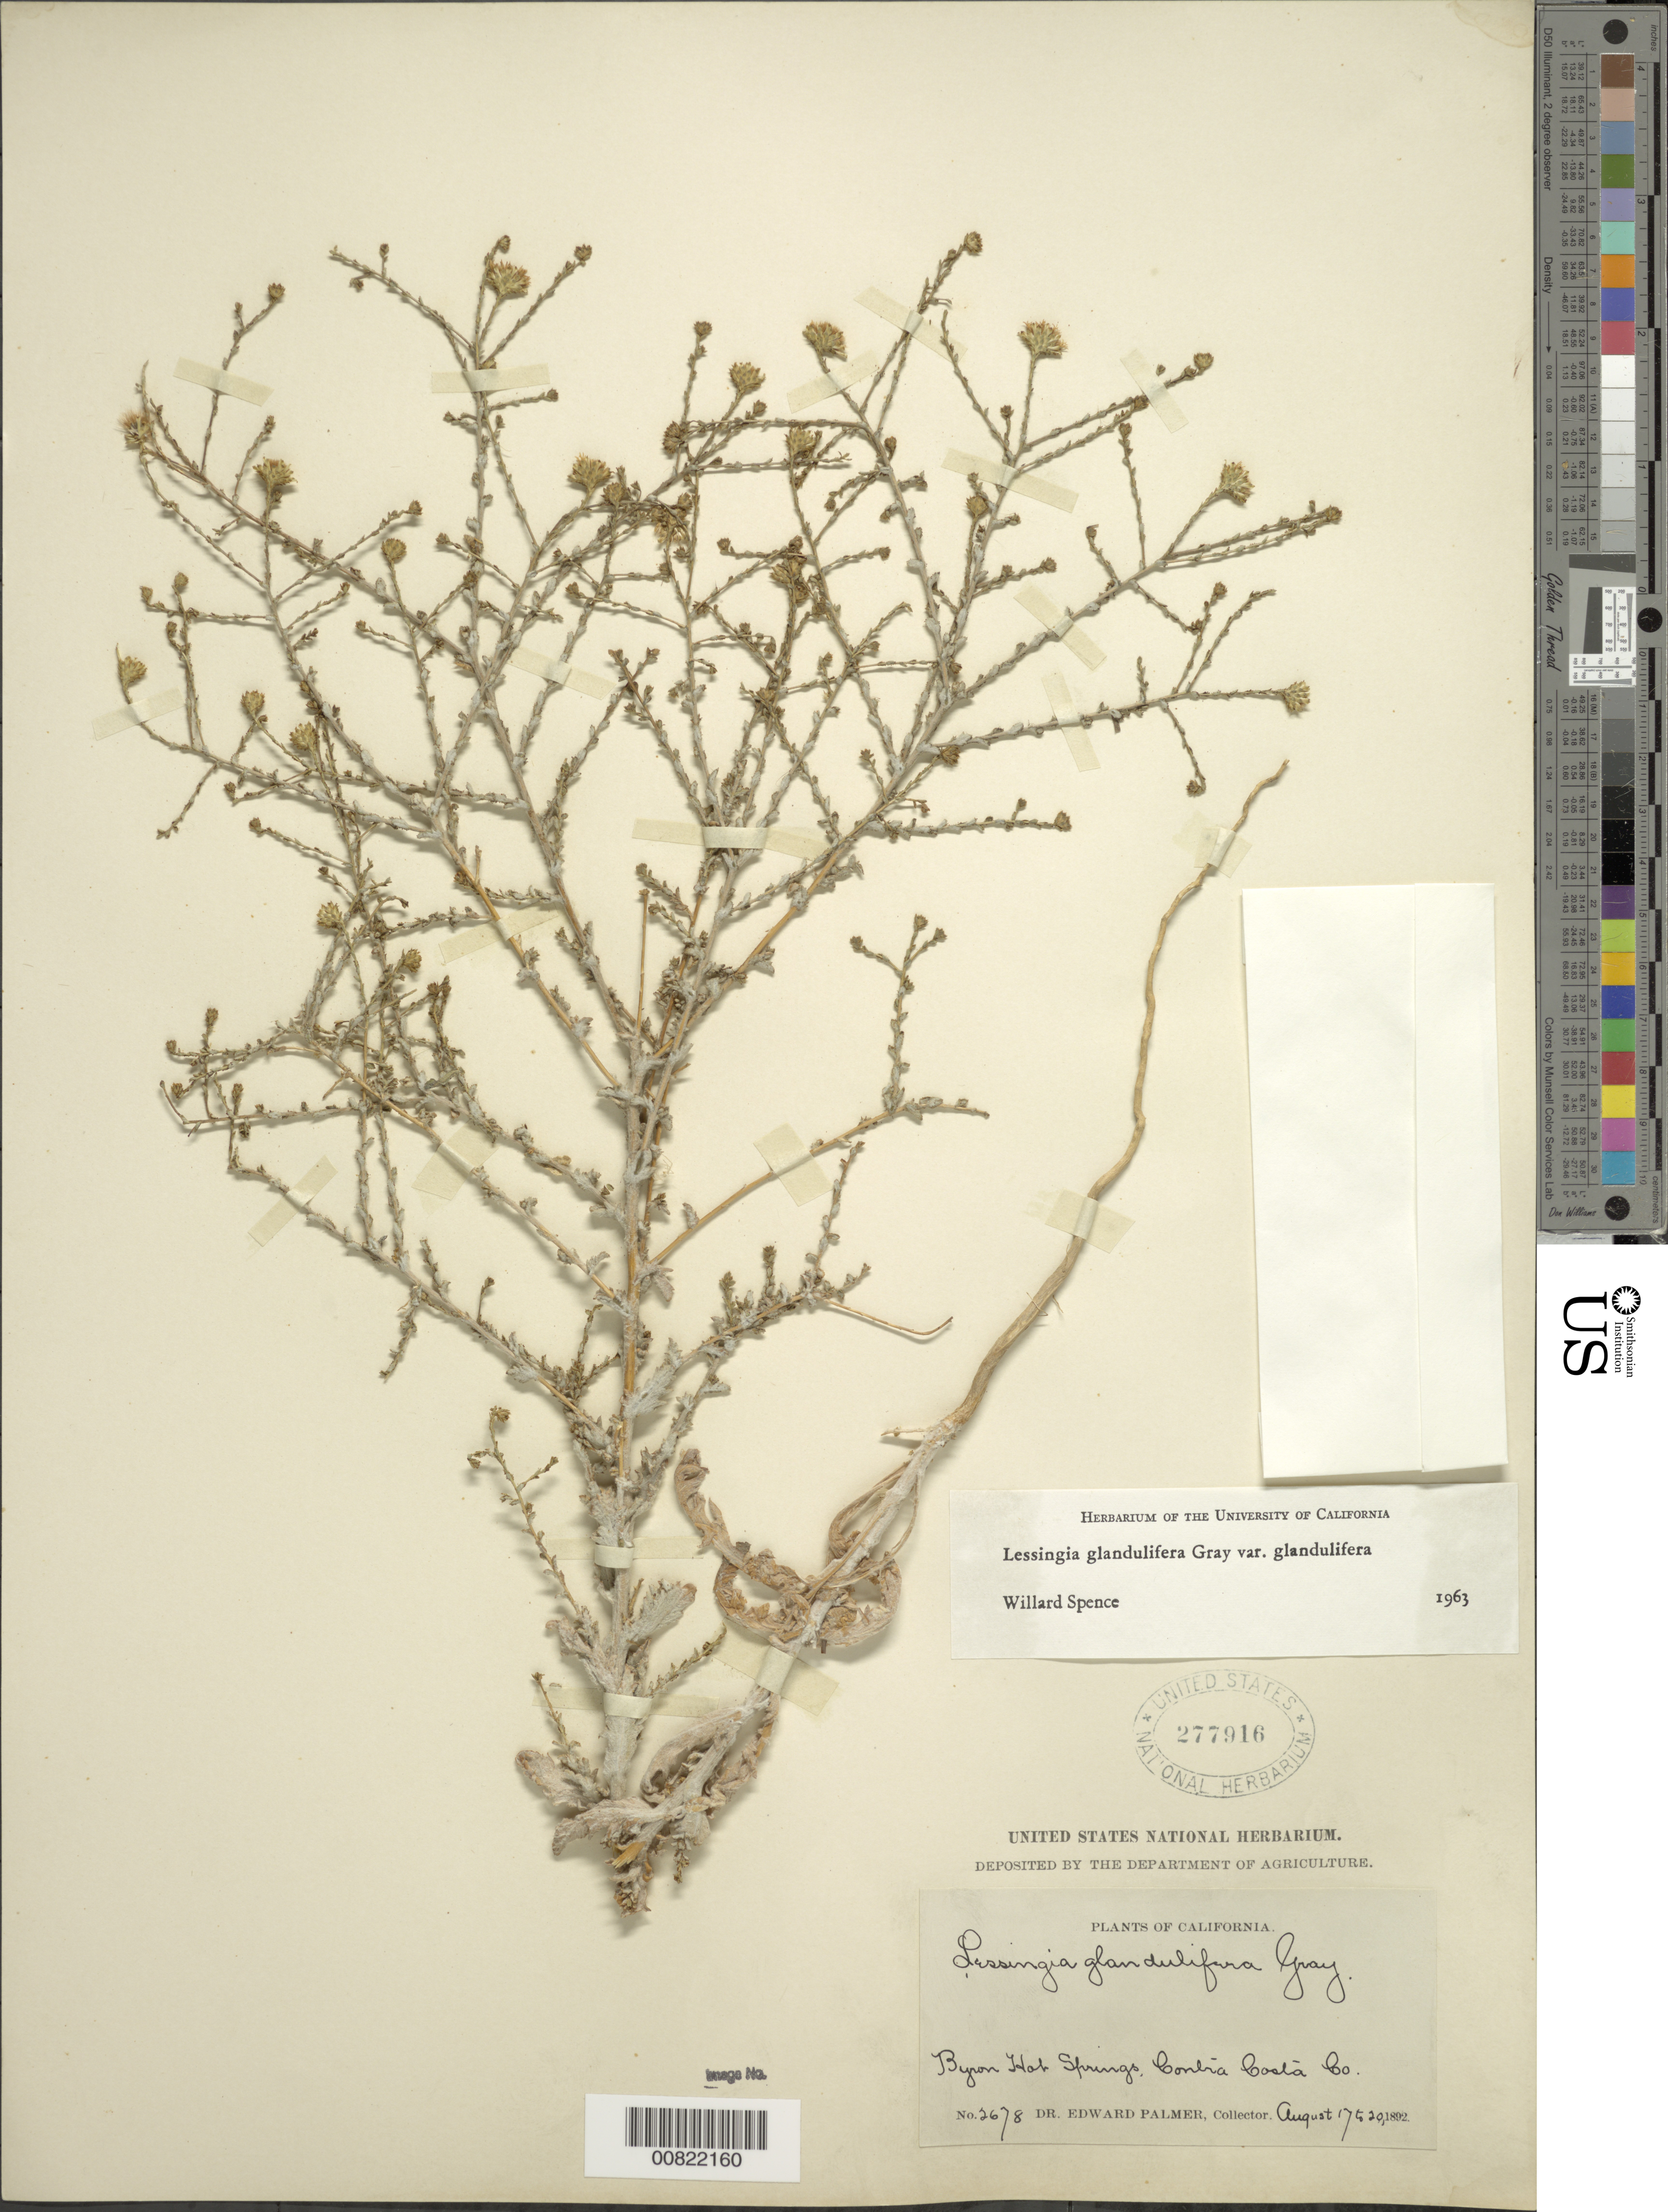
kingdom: Plantae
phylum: Tracheophyta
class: Magnoliopsida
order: Asterales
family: Asteraceae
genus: Lessingia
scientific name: Lessingia glandulifera var. glandulifera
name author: (A. Gray) J.T. Howell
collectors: E. Palmer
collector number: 2678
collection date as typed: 17 Aug 1892 to 20 Aug 1892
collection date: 1892-08-17/1892-08-20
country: United States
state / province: California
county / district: Contra Costa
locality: Byron Hot Springs, Contra Costa County, California.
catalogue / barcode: US 277916